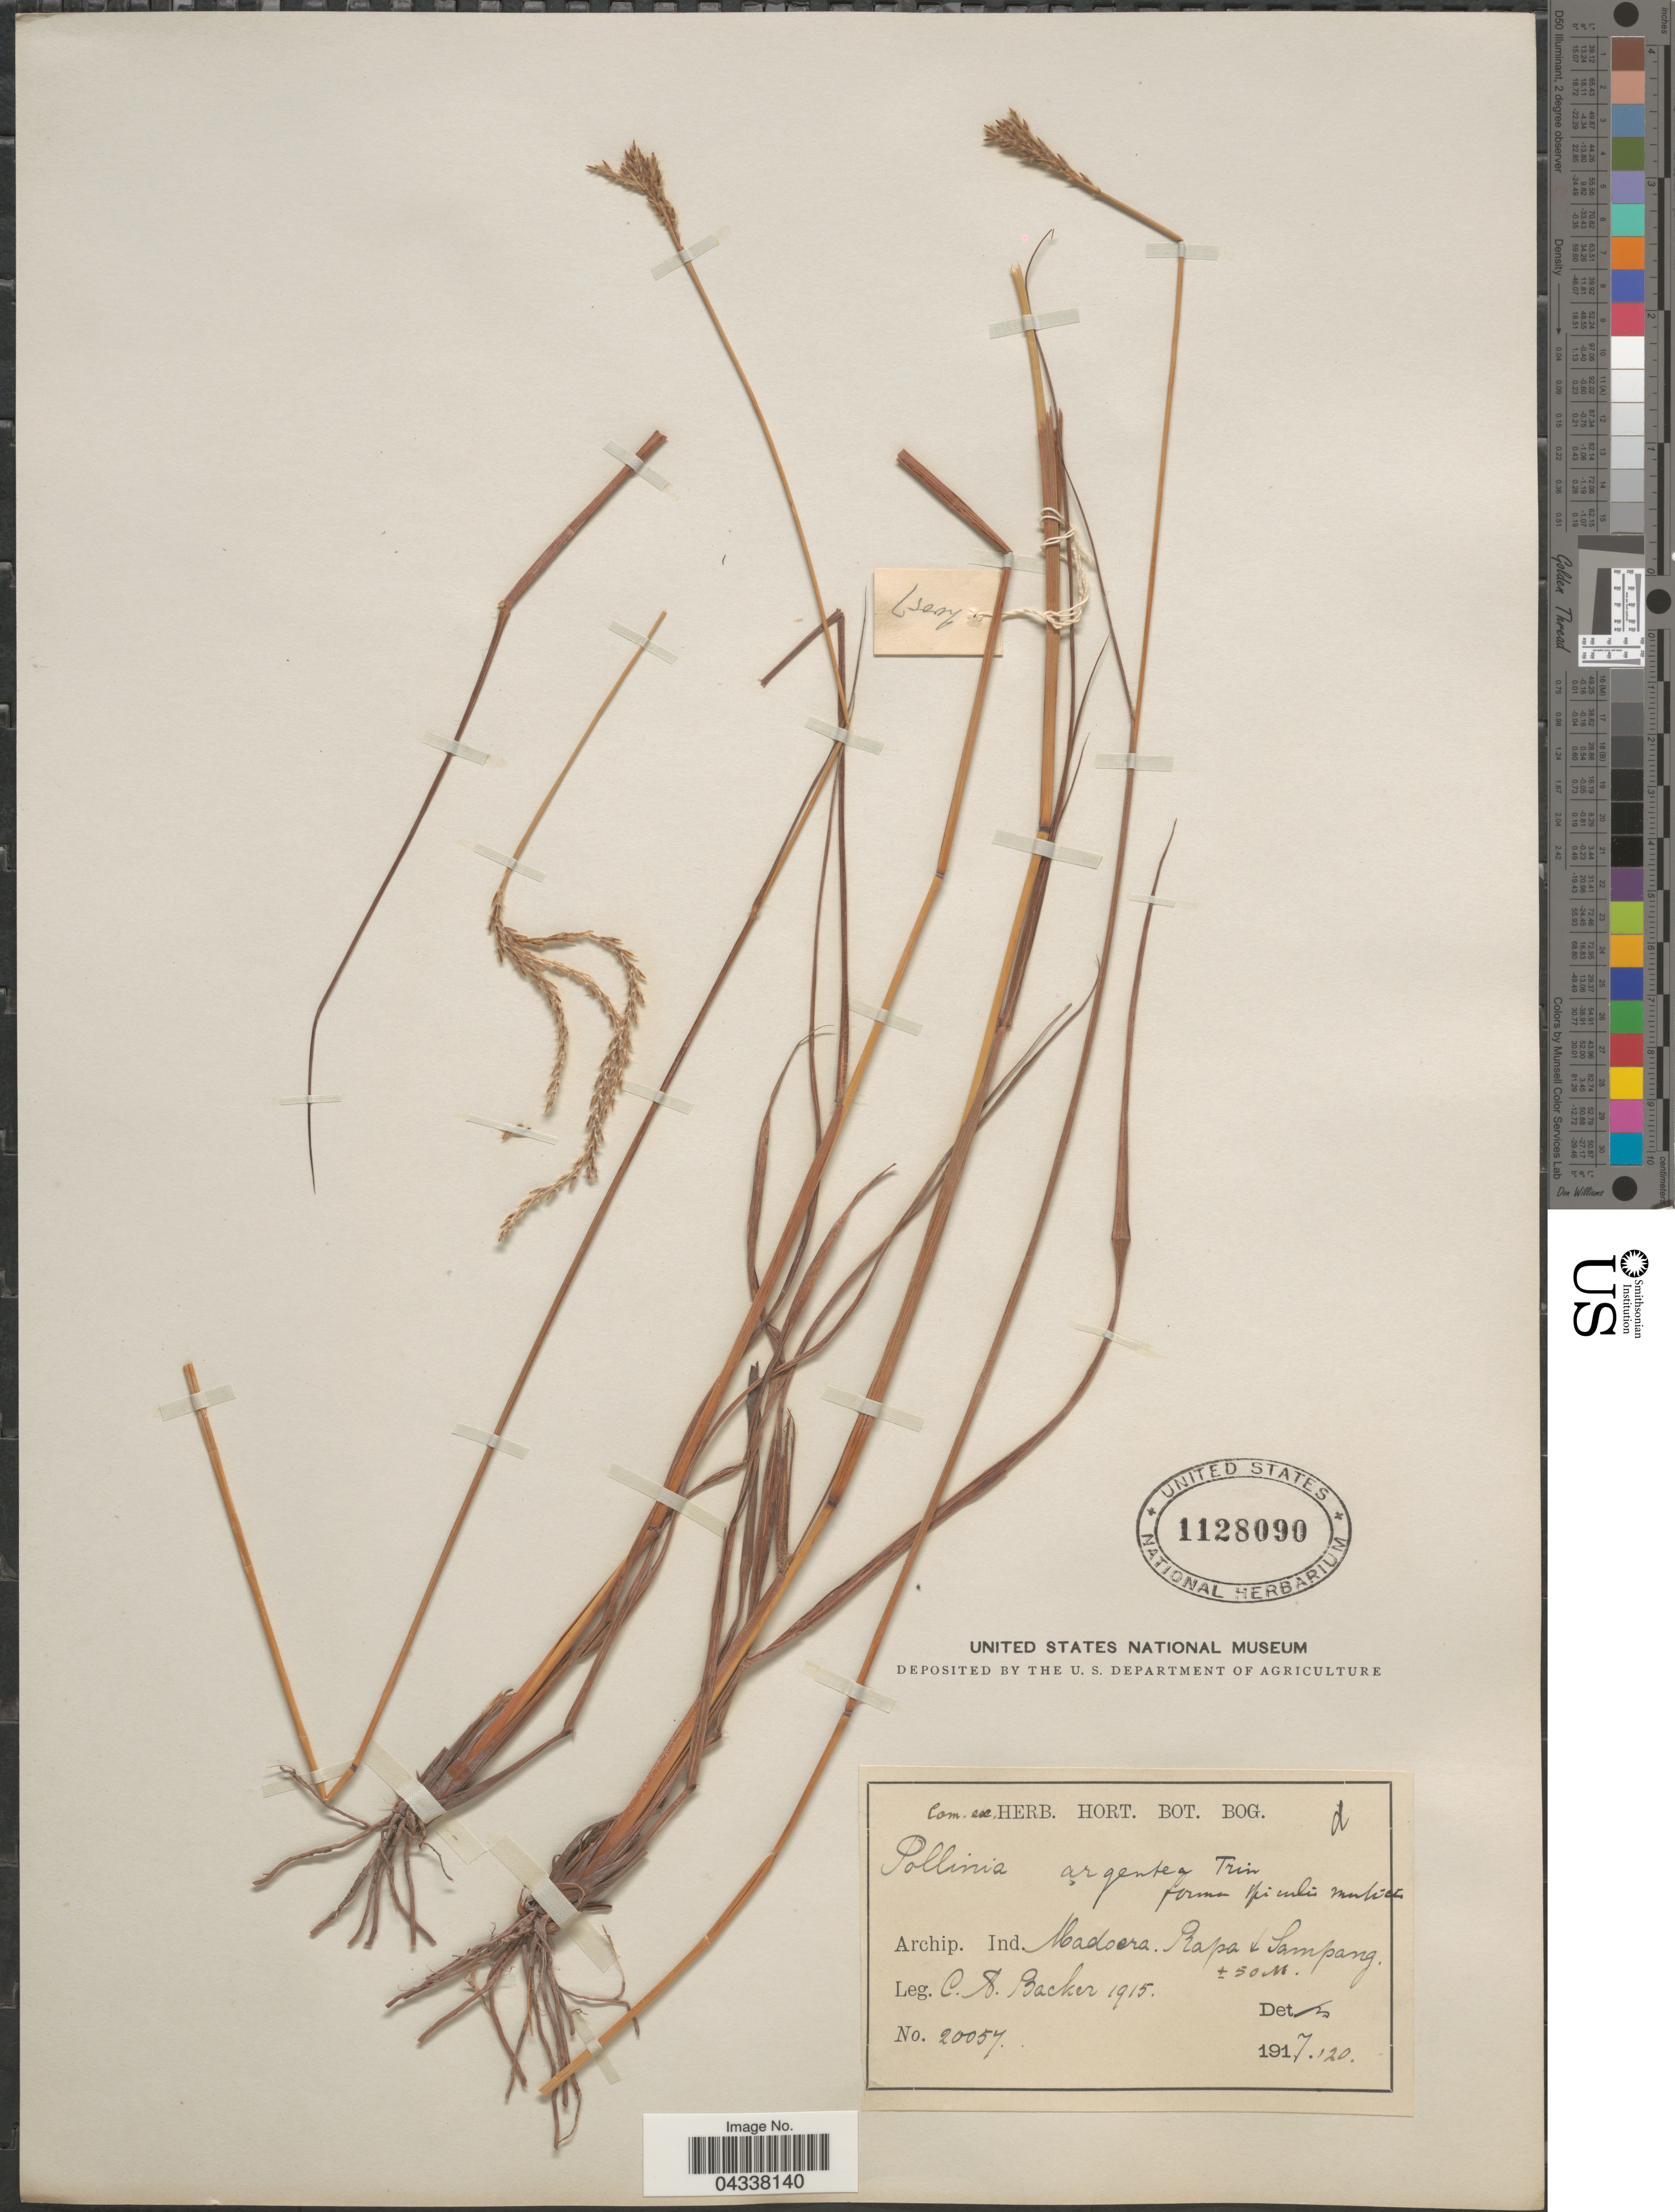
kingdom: Plantae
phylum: Tracheophyta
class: Liliopsida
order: Poales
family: Poaceae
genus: Pseudopogonatherum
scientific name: Pseudopogonatherum trispicatum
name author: (Schult.) Ohwi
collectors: C. A. Backer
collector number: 20057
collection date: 1917/1920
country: Indonesia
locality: Archip. Ind. Madoera. Prapa & Sampang.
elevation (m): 50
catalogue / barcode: US 1128090